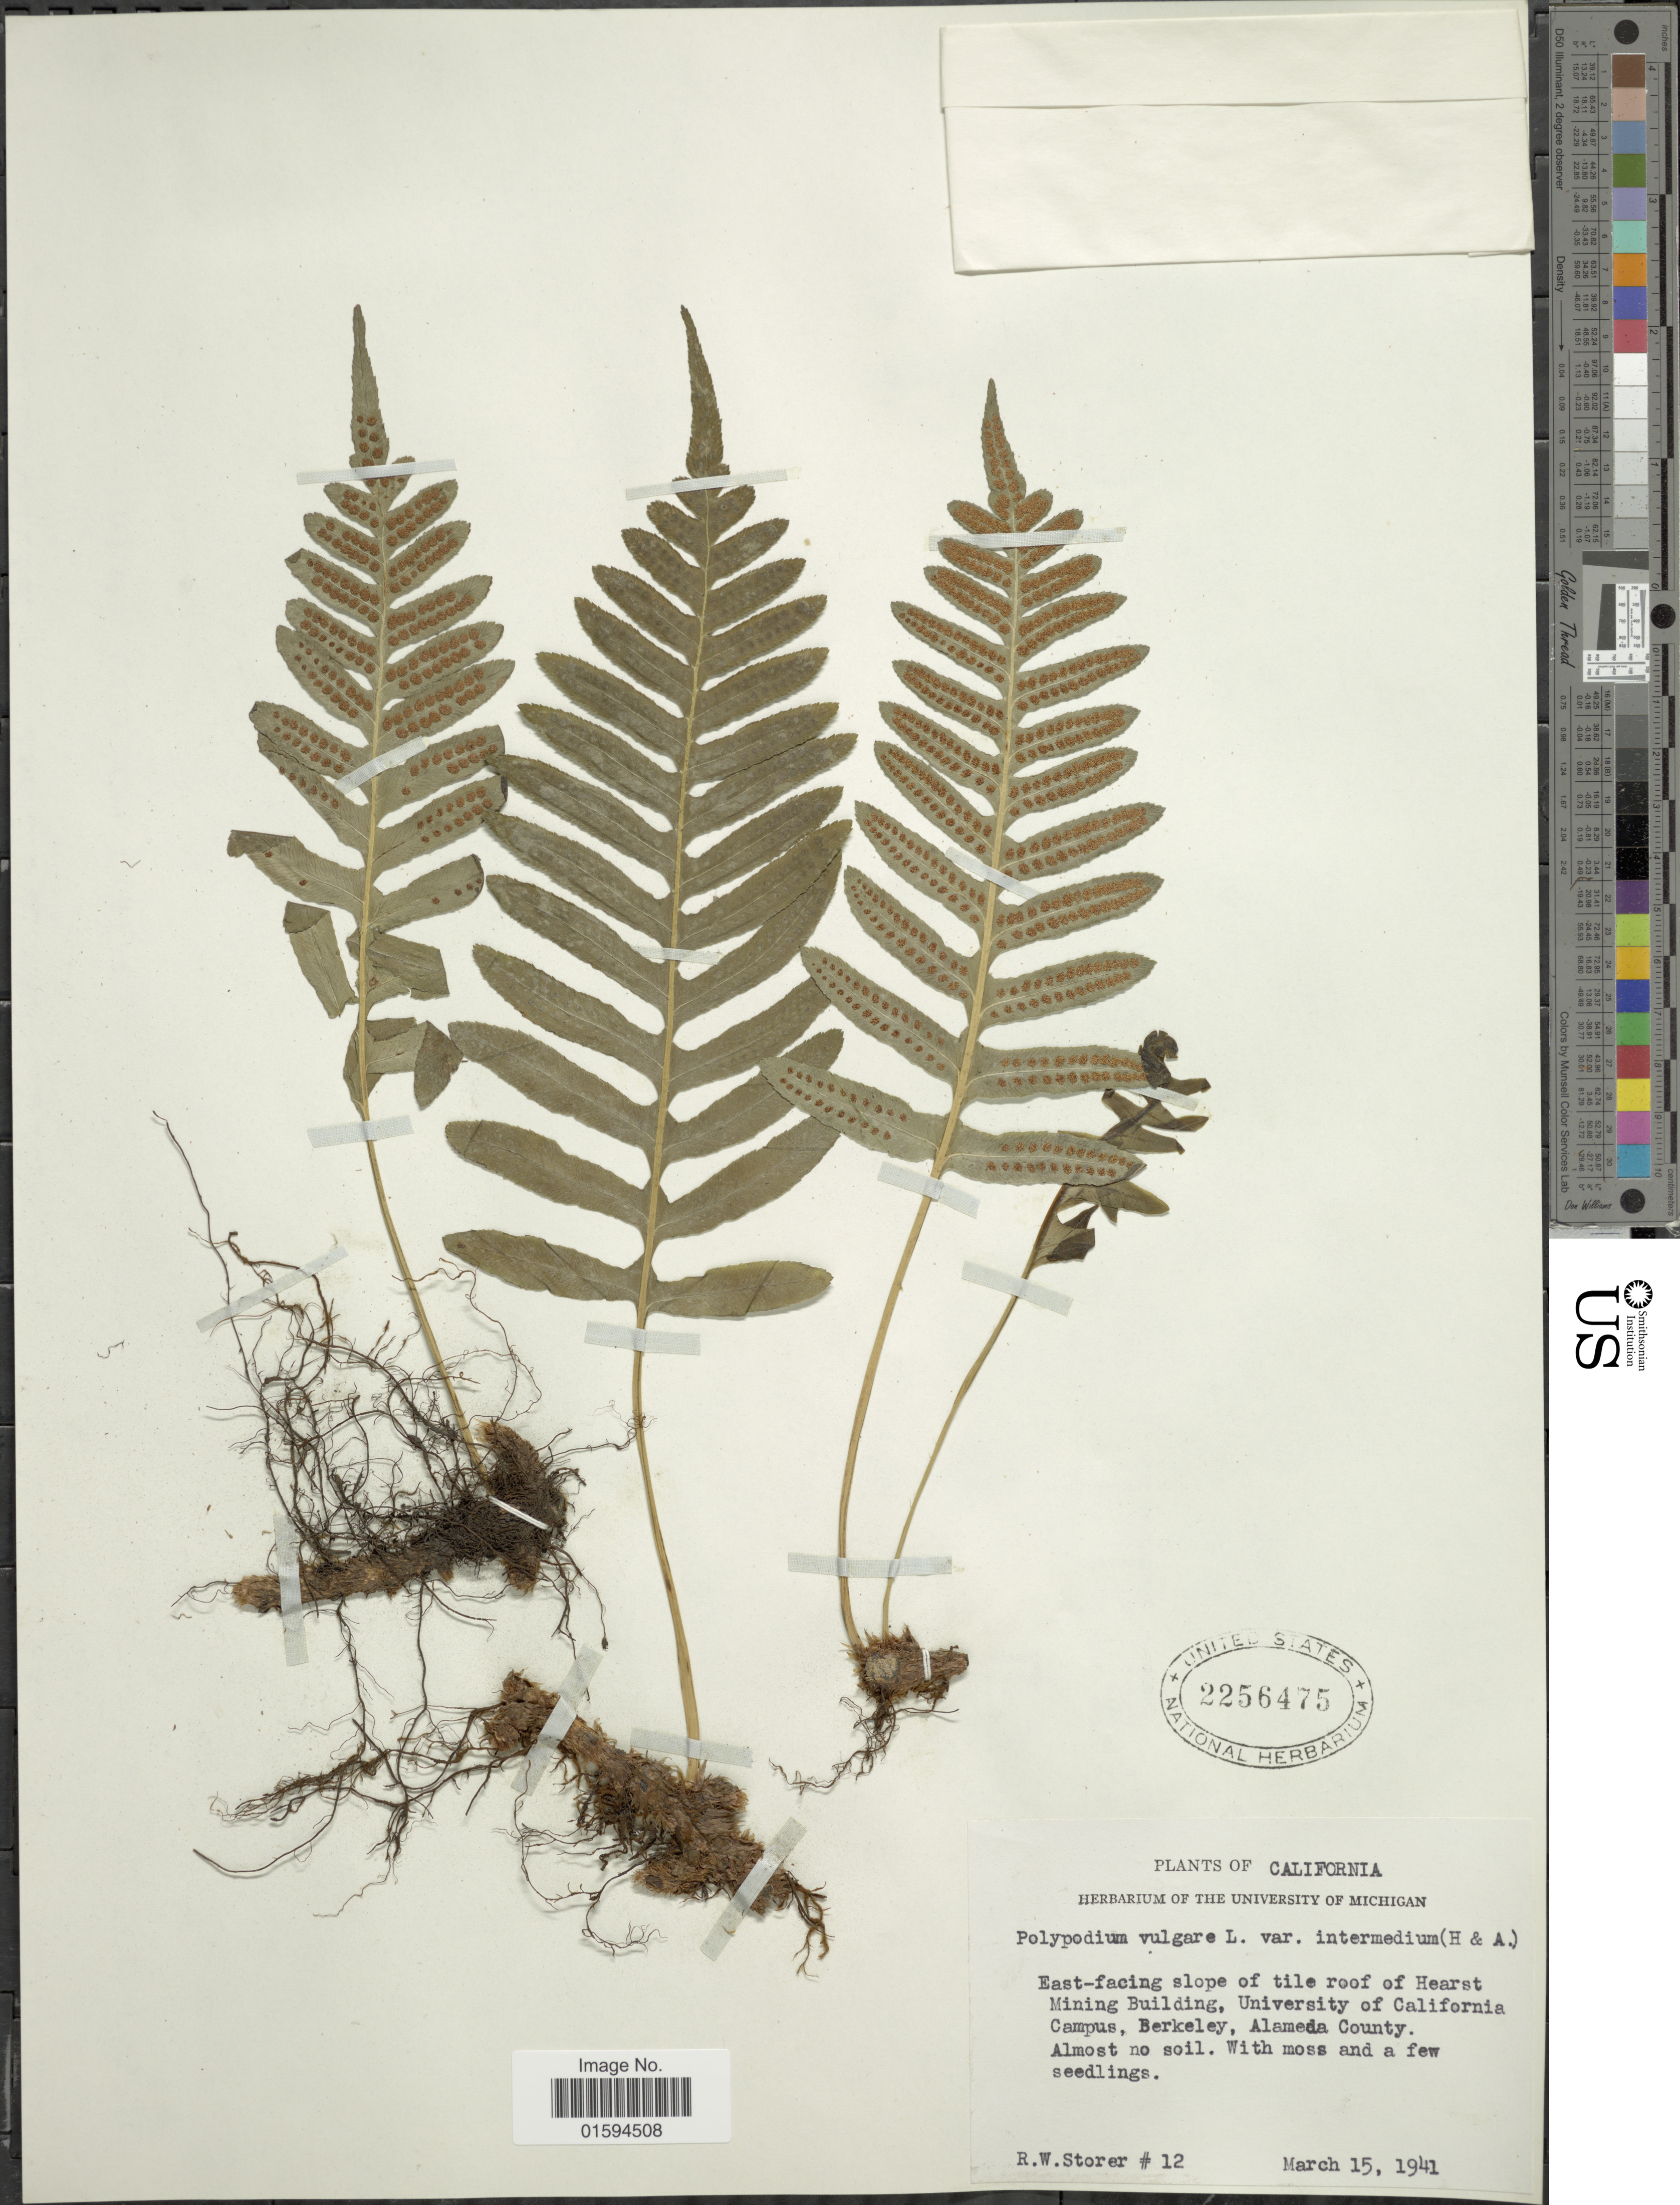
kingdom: Plantae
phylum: Tracheophyta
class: Polypodiopsida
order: Polypodiales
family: Polypodiaceae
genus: Polypodium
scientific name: Polypodium californicum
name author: Kaulf.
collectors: R. Storer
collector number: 12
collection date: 1941-03-15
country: United States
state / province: California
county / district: Alameda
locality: East-facing slope of tile roof of Hearst Mining Building, Univeristy of California Campus, Berkeley, Alamada County.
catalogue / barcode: US 2256475